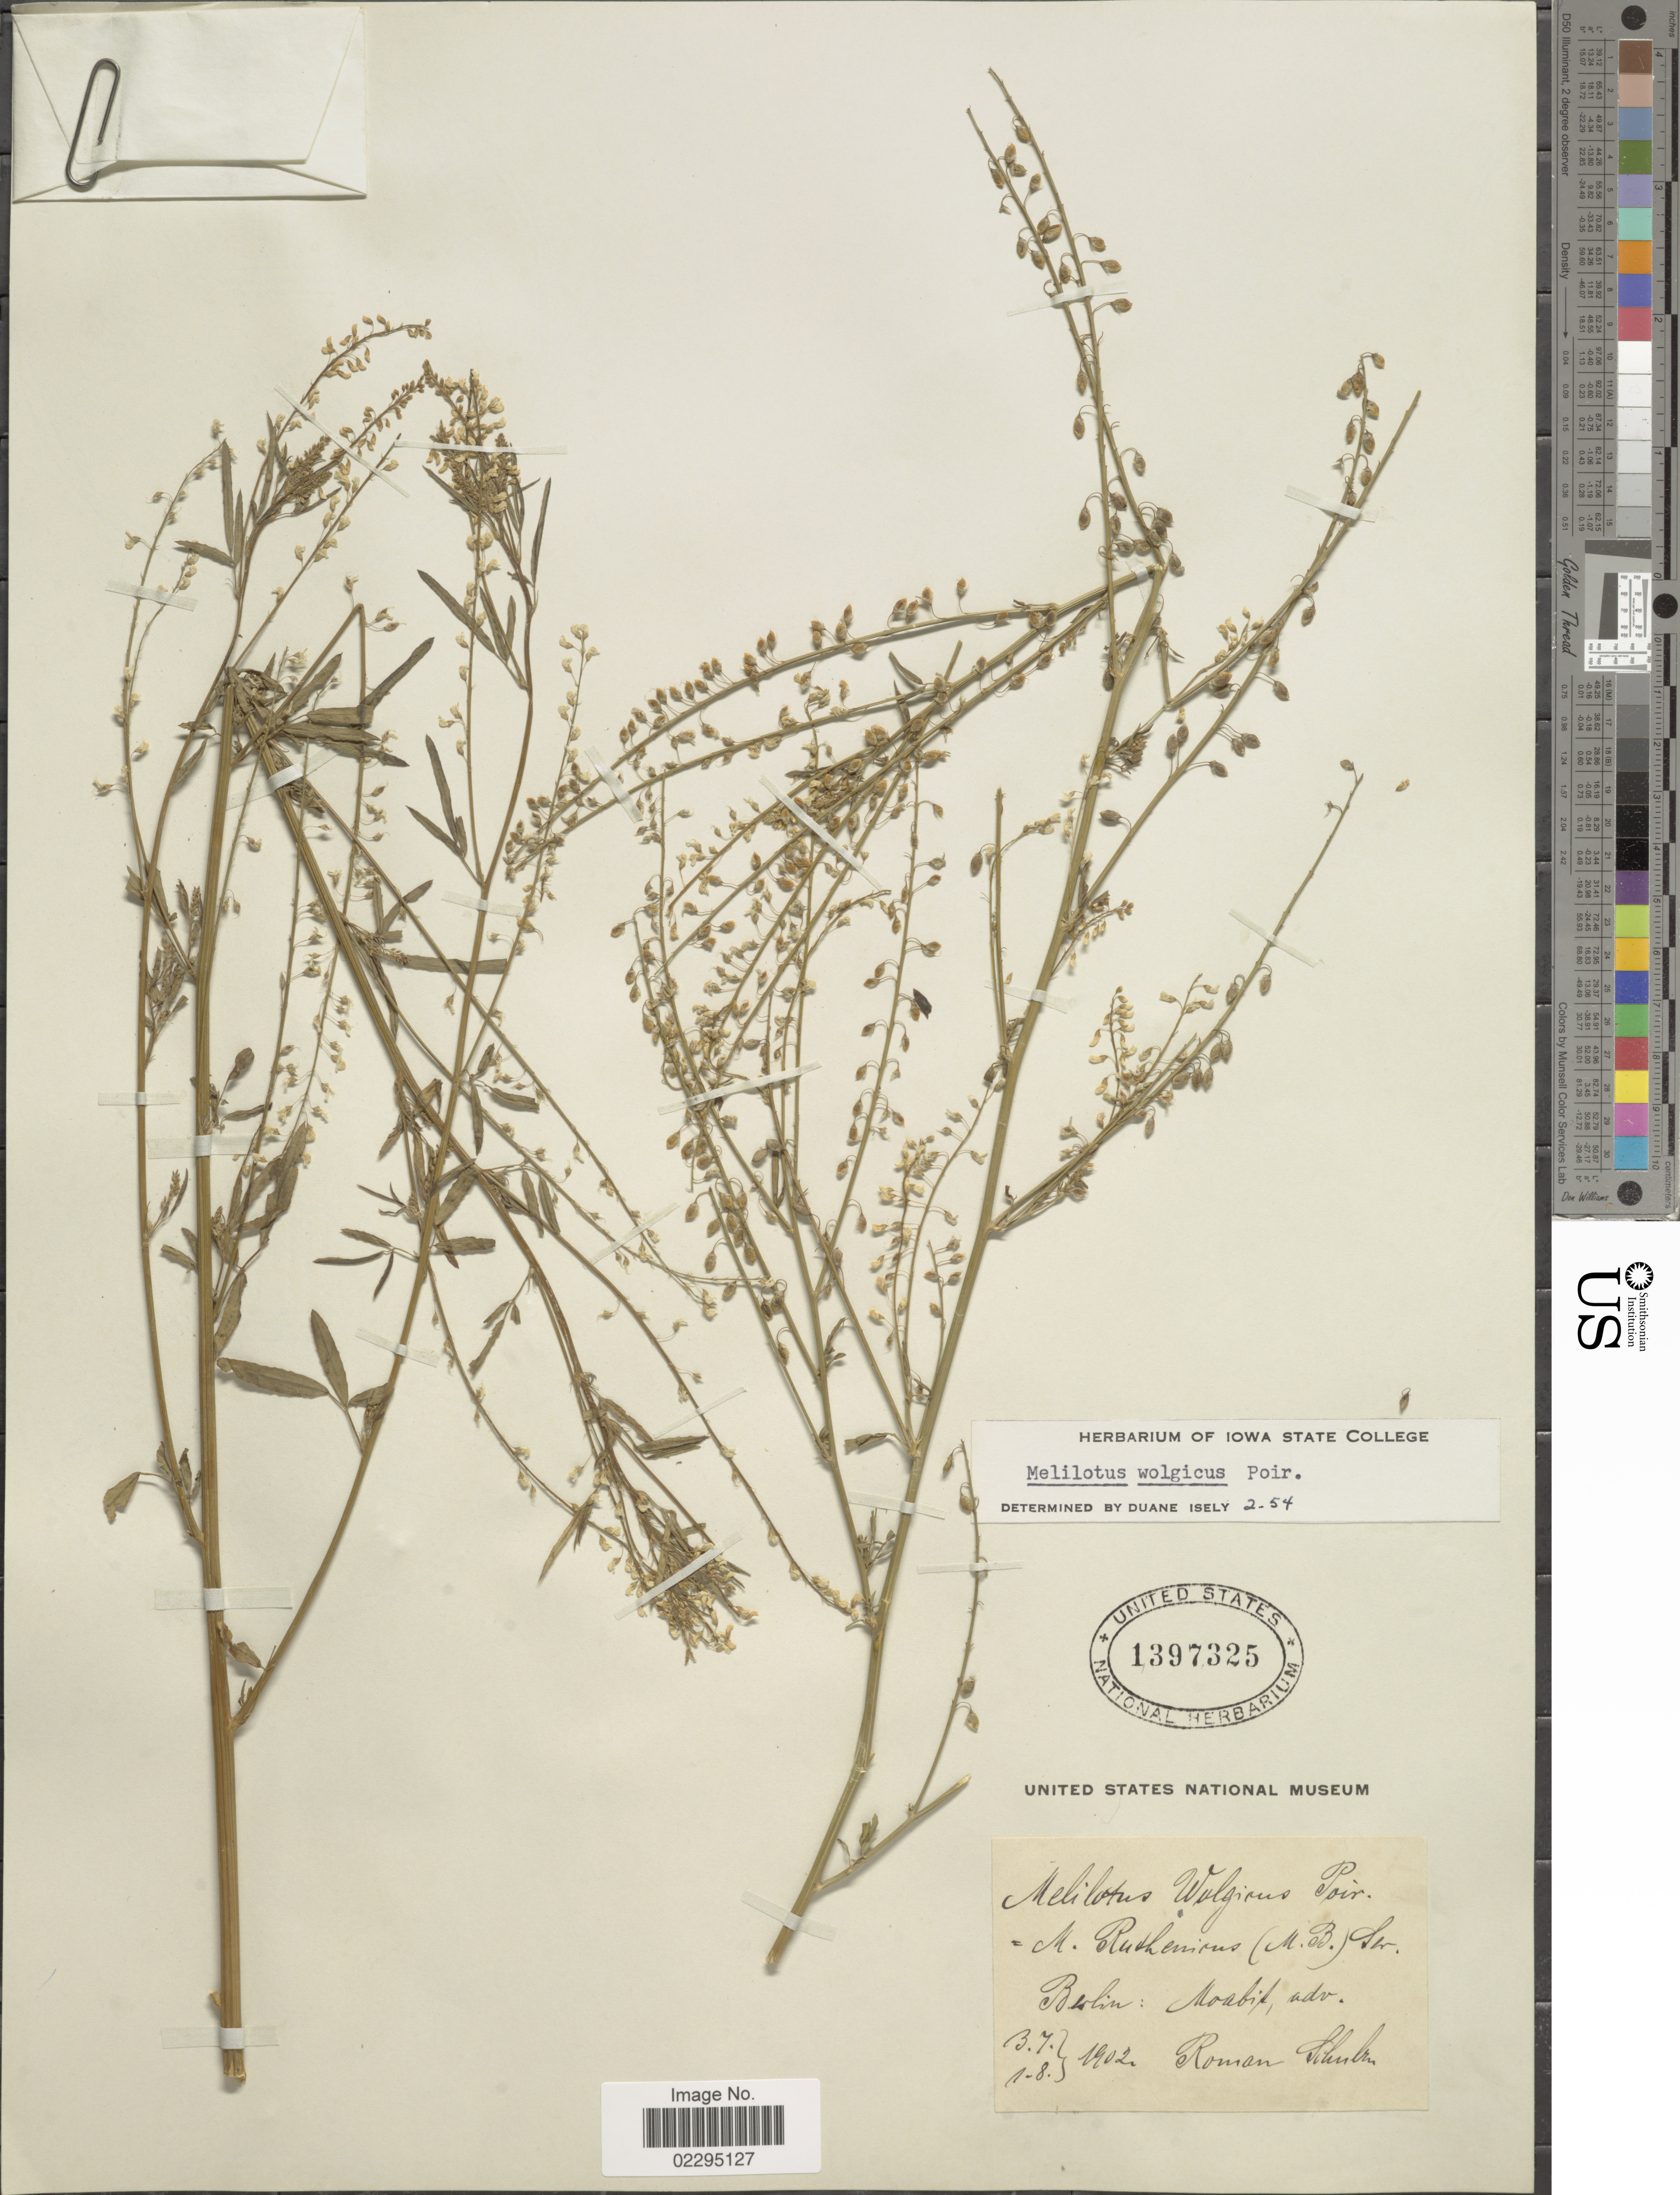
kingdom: Plantae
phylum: Tracheophyta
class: Magnoliopsida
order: Fabales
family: Fabaceae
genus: Melilotus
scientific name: Melilotus wolgicus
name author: Poir.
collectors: R. Schultz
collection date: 1902-07-03/1902-08-01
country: Germany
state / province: Berlin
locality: Berlin: Moabix, adv.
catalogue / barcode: US 1397325